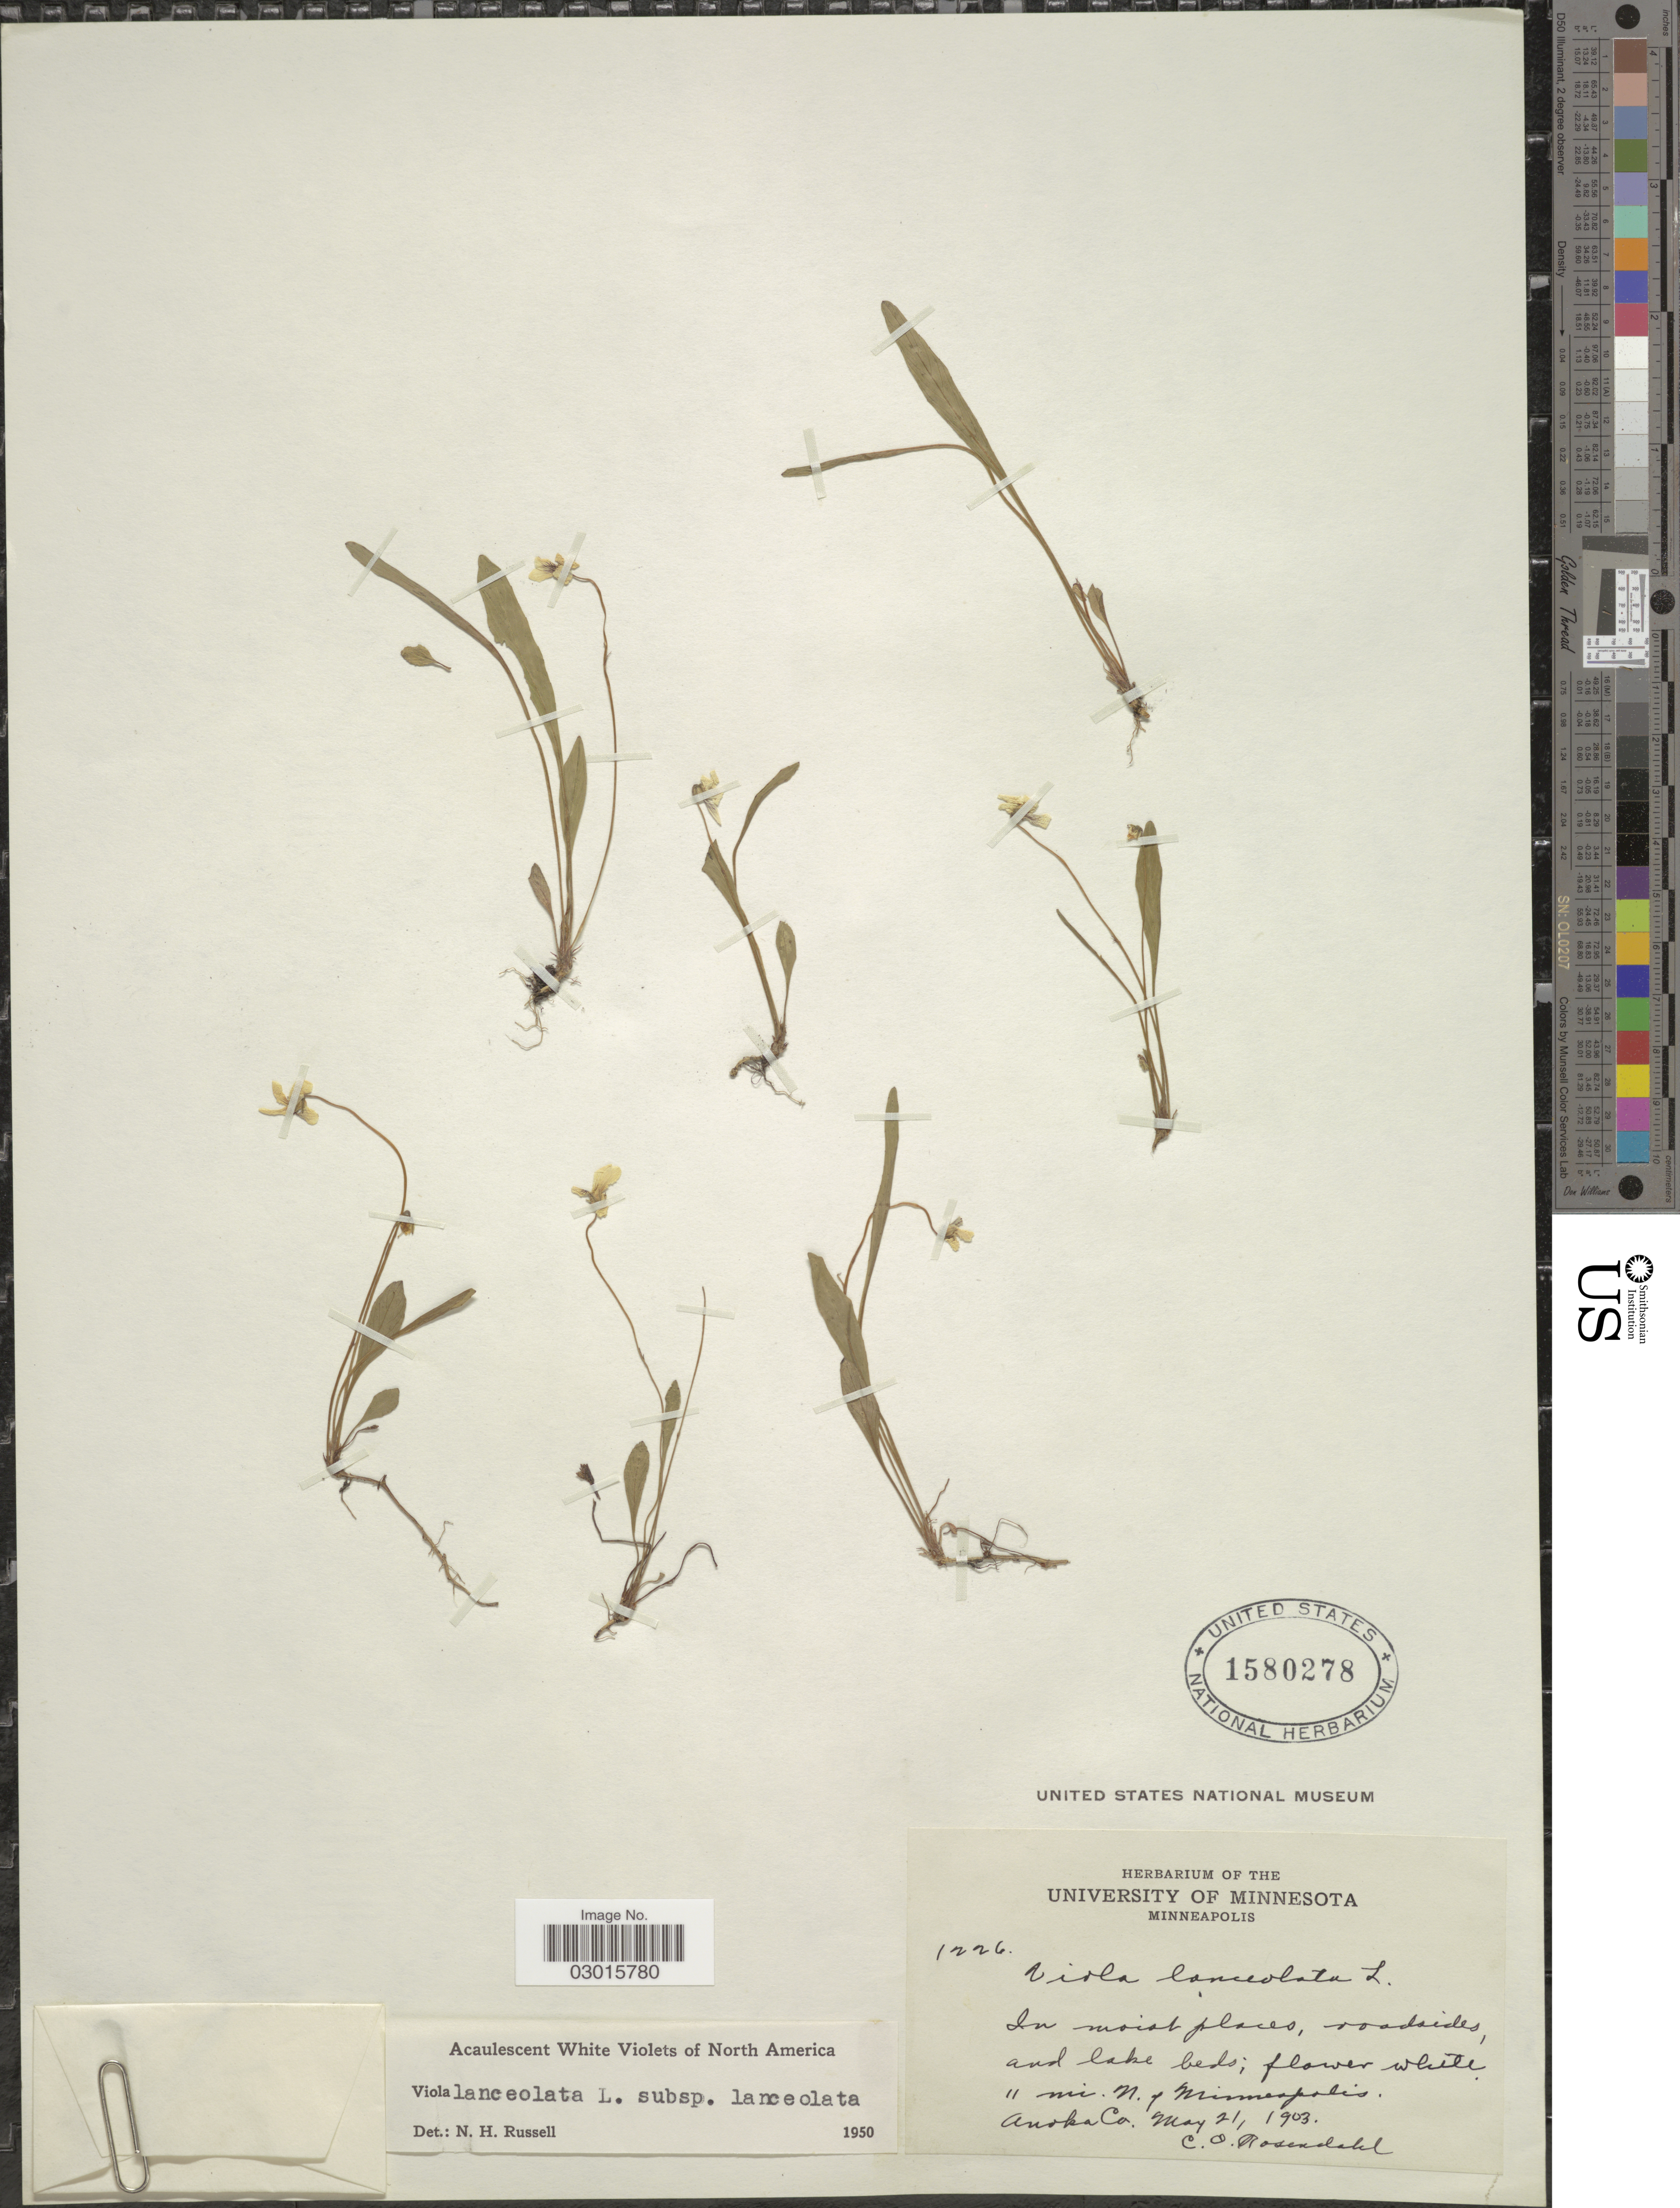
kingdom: Plantae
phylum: Tracheophyta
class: Magnoliopsida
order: Malpighiales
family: Violaceae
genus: Viola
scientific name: Viola lanceolata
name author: L.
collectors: C. O. Rosendahl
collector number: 1226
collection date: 1903-05-21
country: United States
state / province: Minnesota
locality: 11 mi. N. of of Minneapolis.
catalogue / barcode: US 1580278